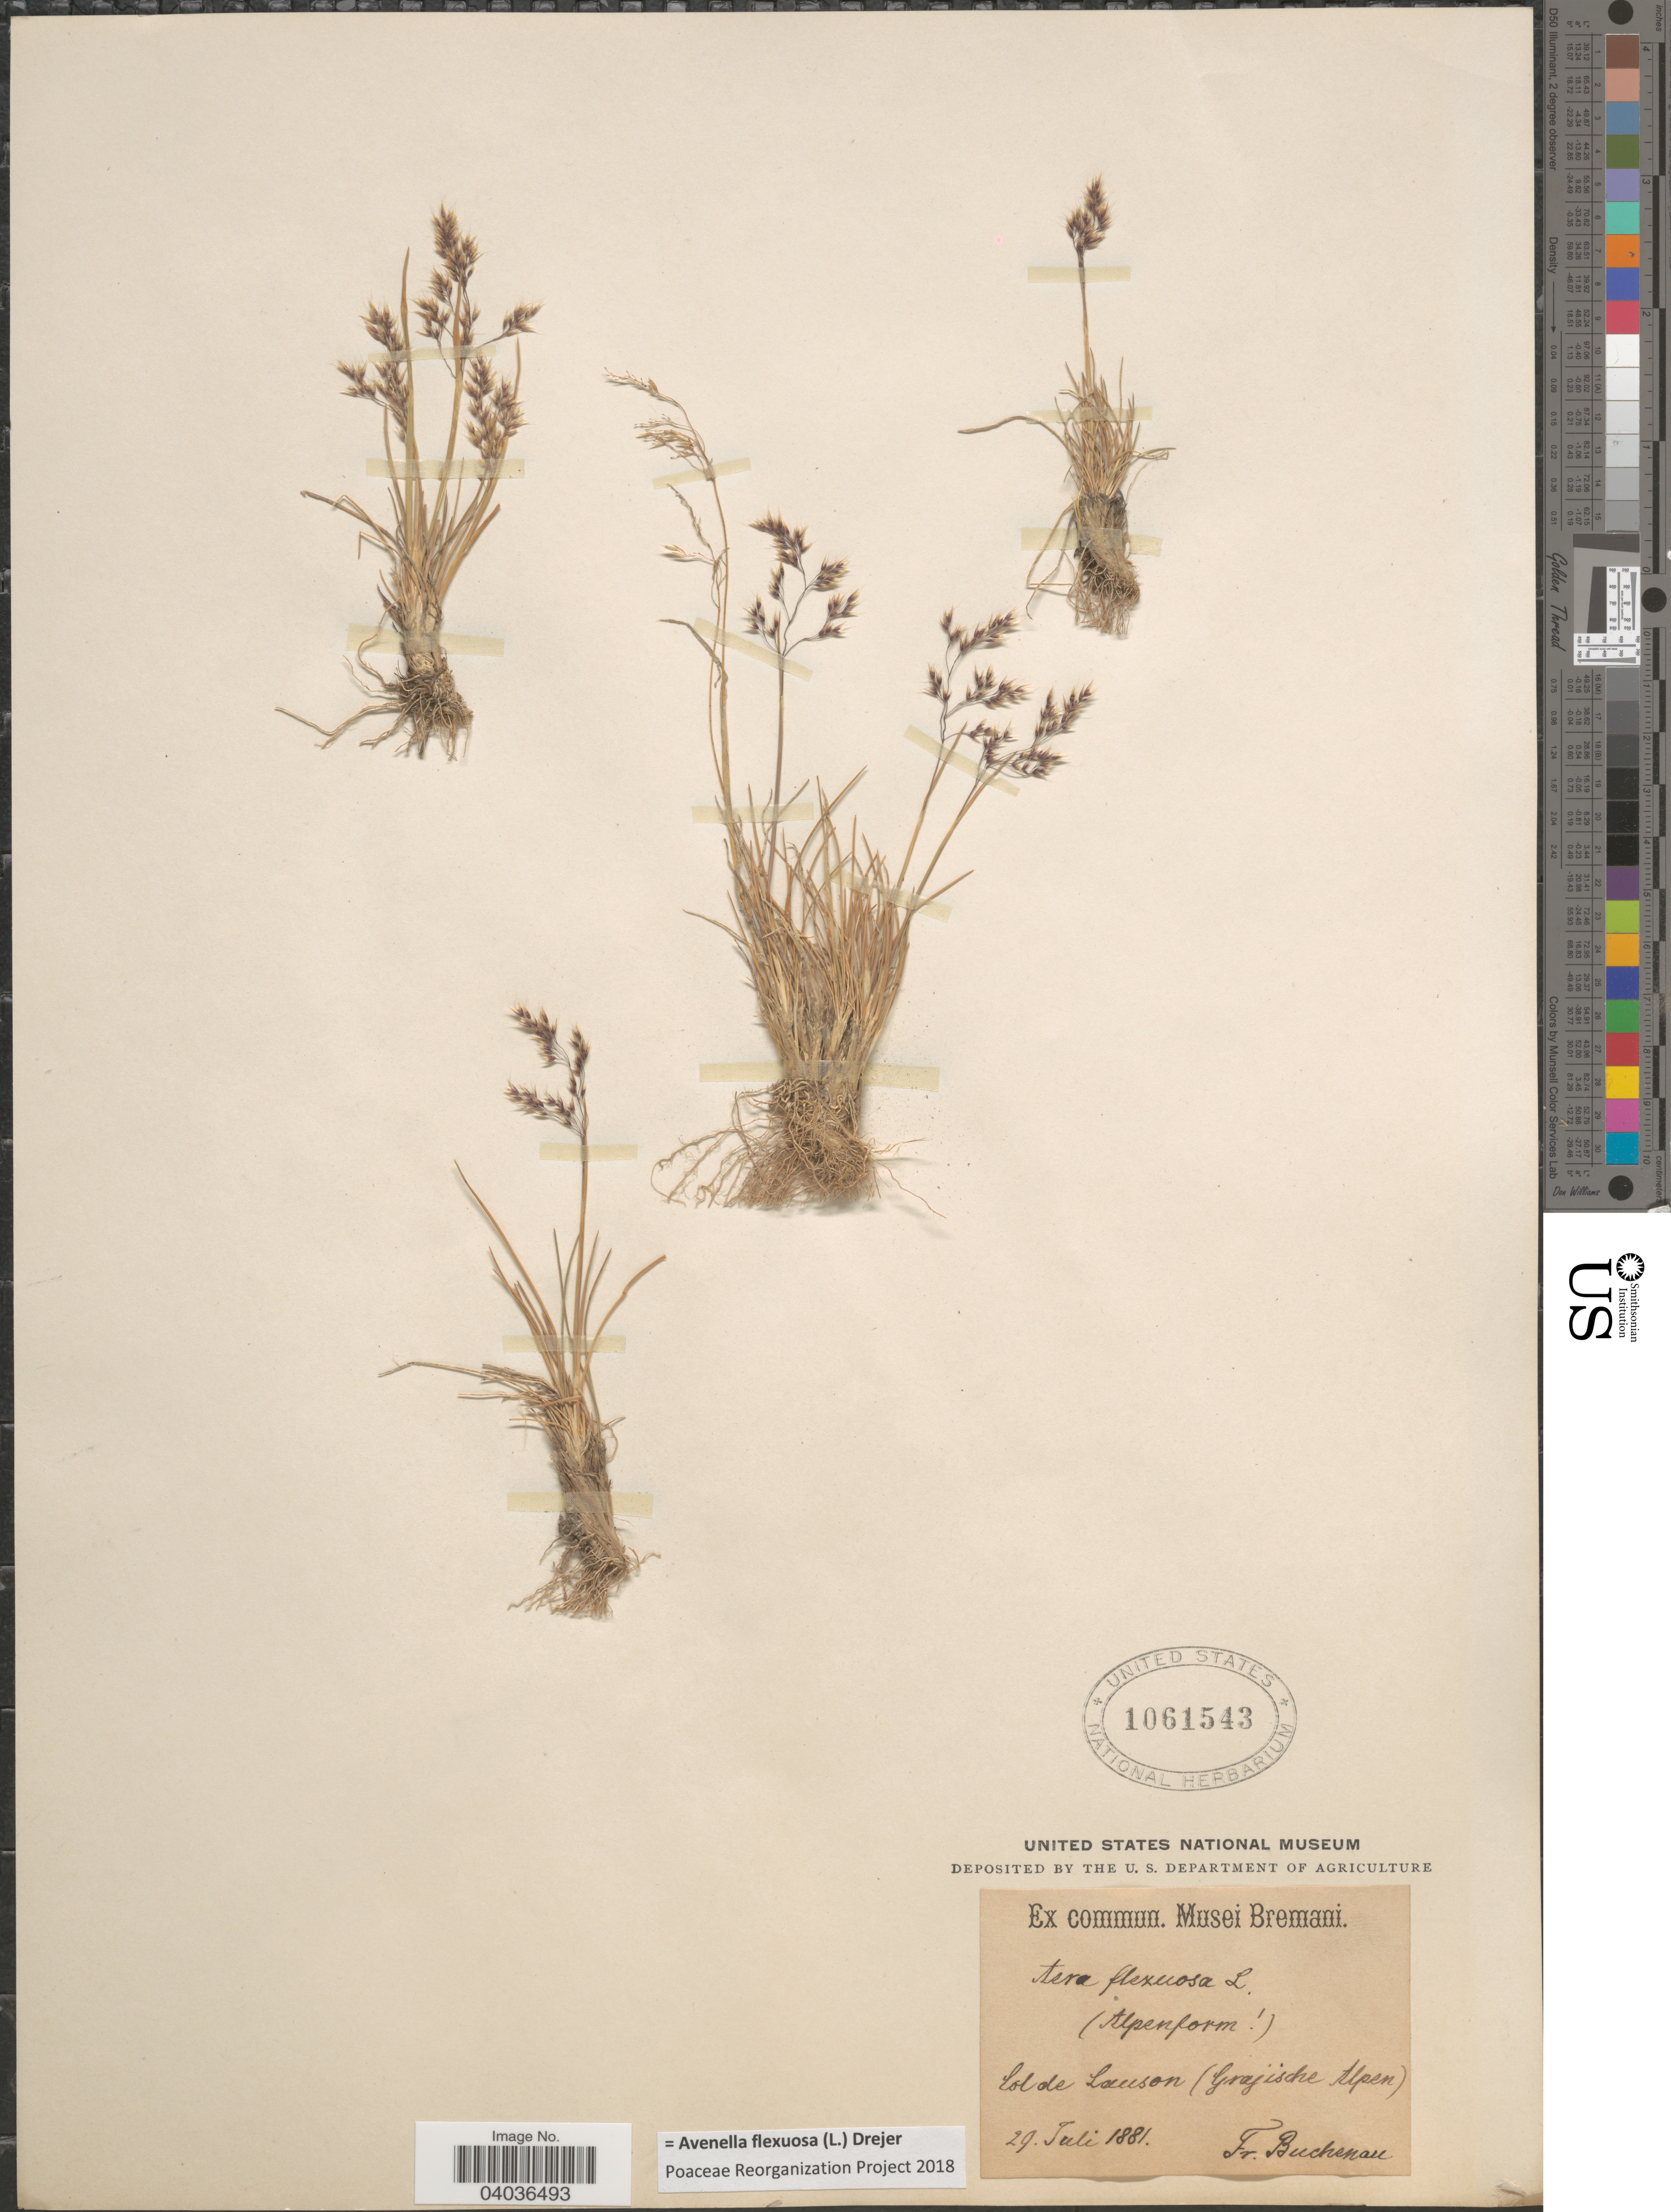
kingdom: Plantae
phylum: Tracheophyta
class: Liliopsida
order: Poales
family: Poaceae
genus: Avenella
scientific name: Avenella flexuosa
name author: (L.) Drejer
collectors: F. Buchenau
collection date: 1881-07-29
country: Italy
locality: Col de Lauson (Grajische Alpen).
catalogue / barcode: US 1061543